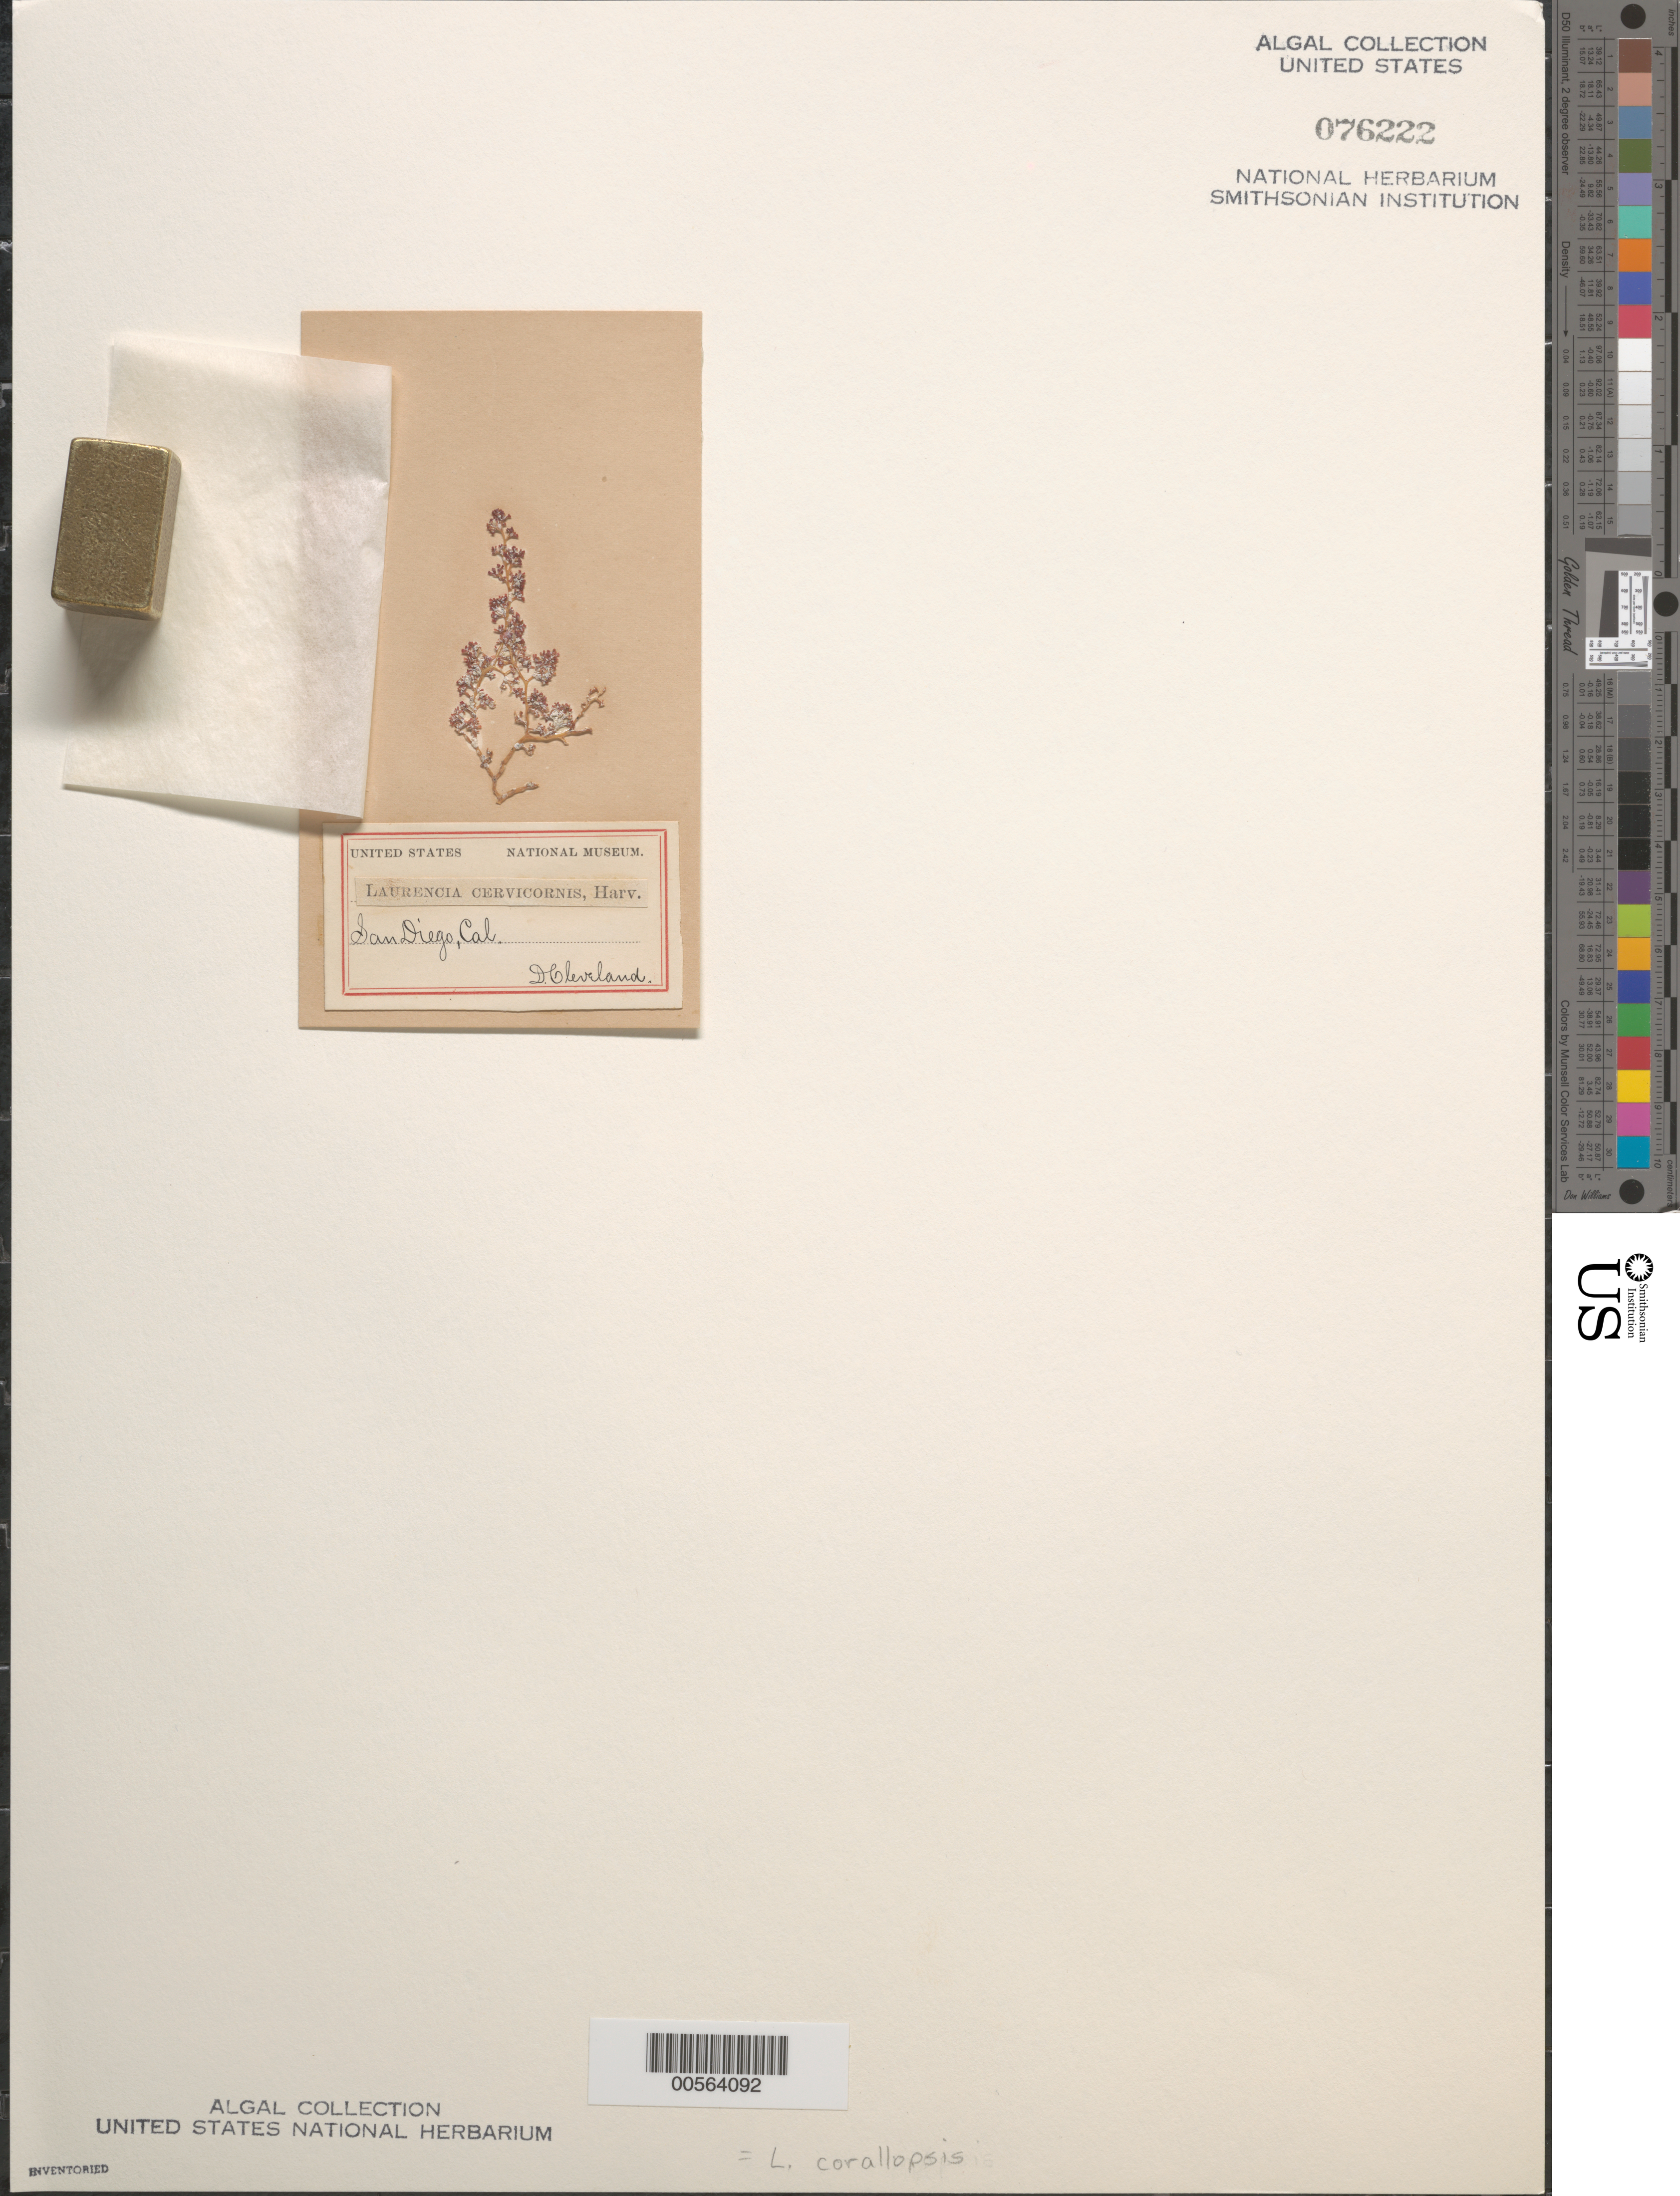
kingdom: Plantae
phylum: Rhodophyta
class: Florideophyceae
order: Ceramiales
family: Rhodomelaceae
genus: Palisada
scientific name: Palisada corallopsis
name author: (Montagne) Sentíes et al.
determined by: Algae name updating Project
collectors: D. Cleveland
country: United States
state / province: California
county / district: San Diego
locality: San Diego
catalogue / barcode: US 76222